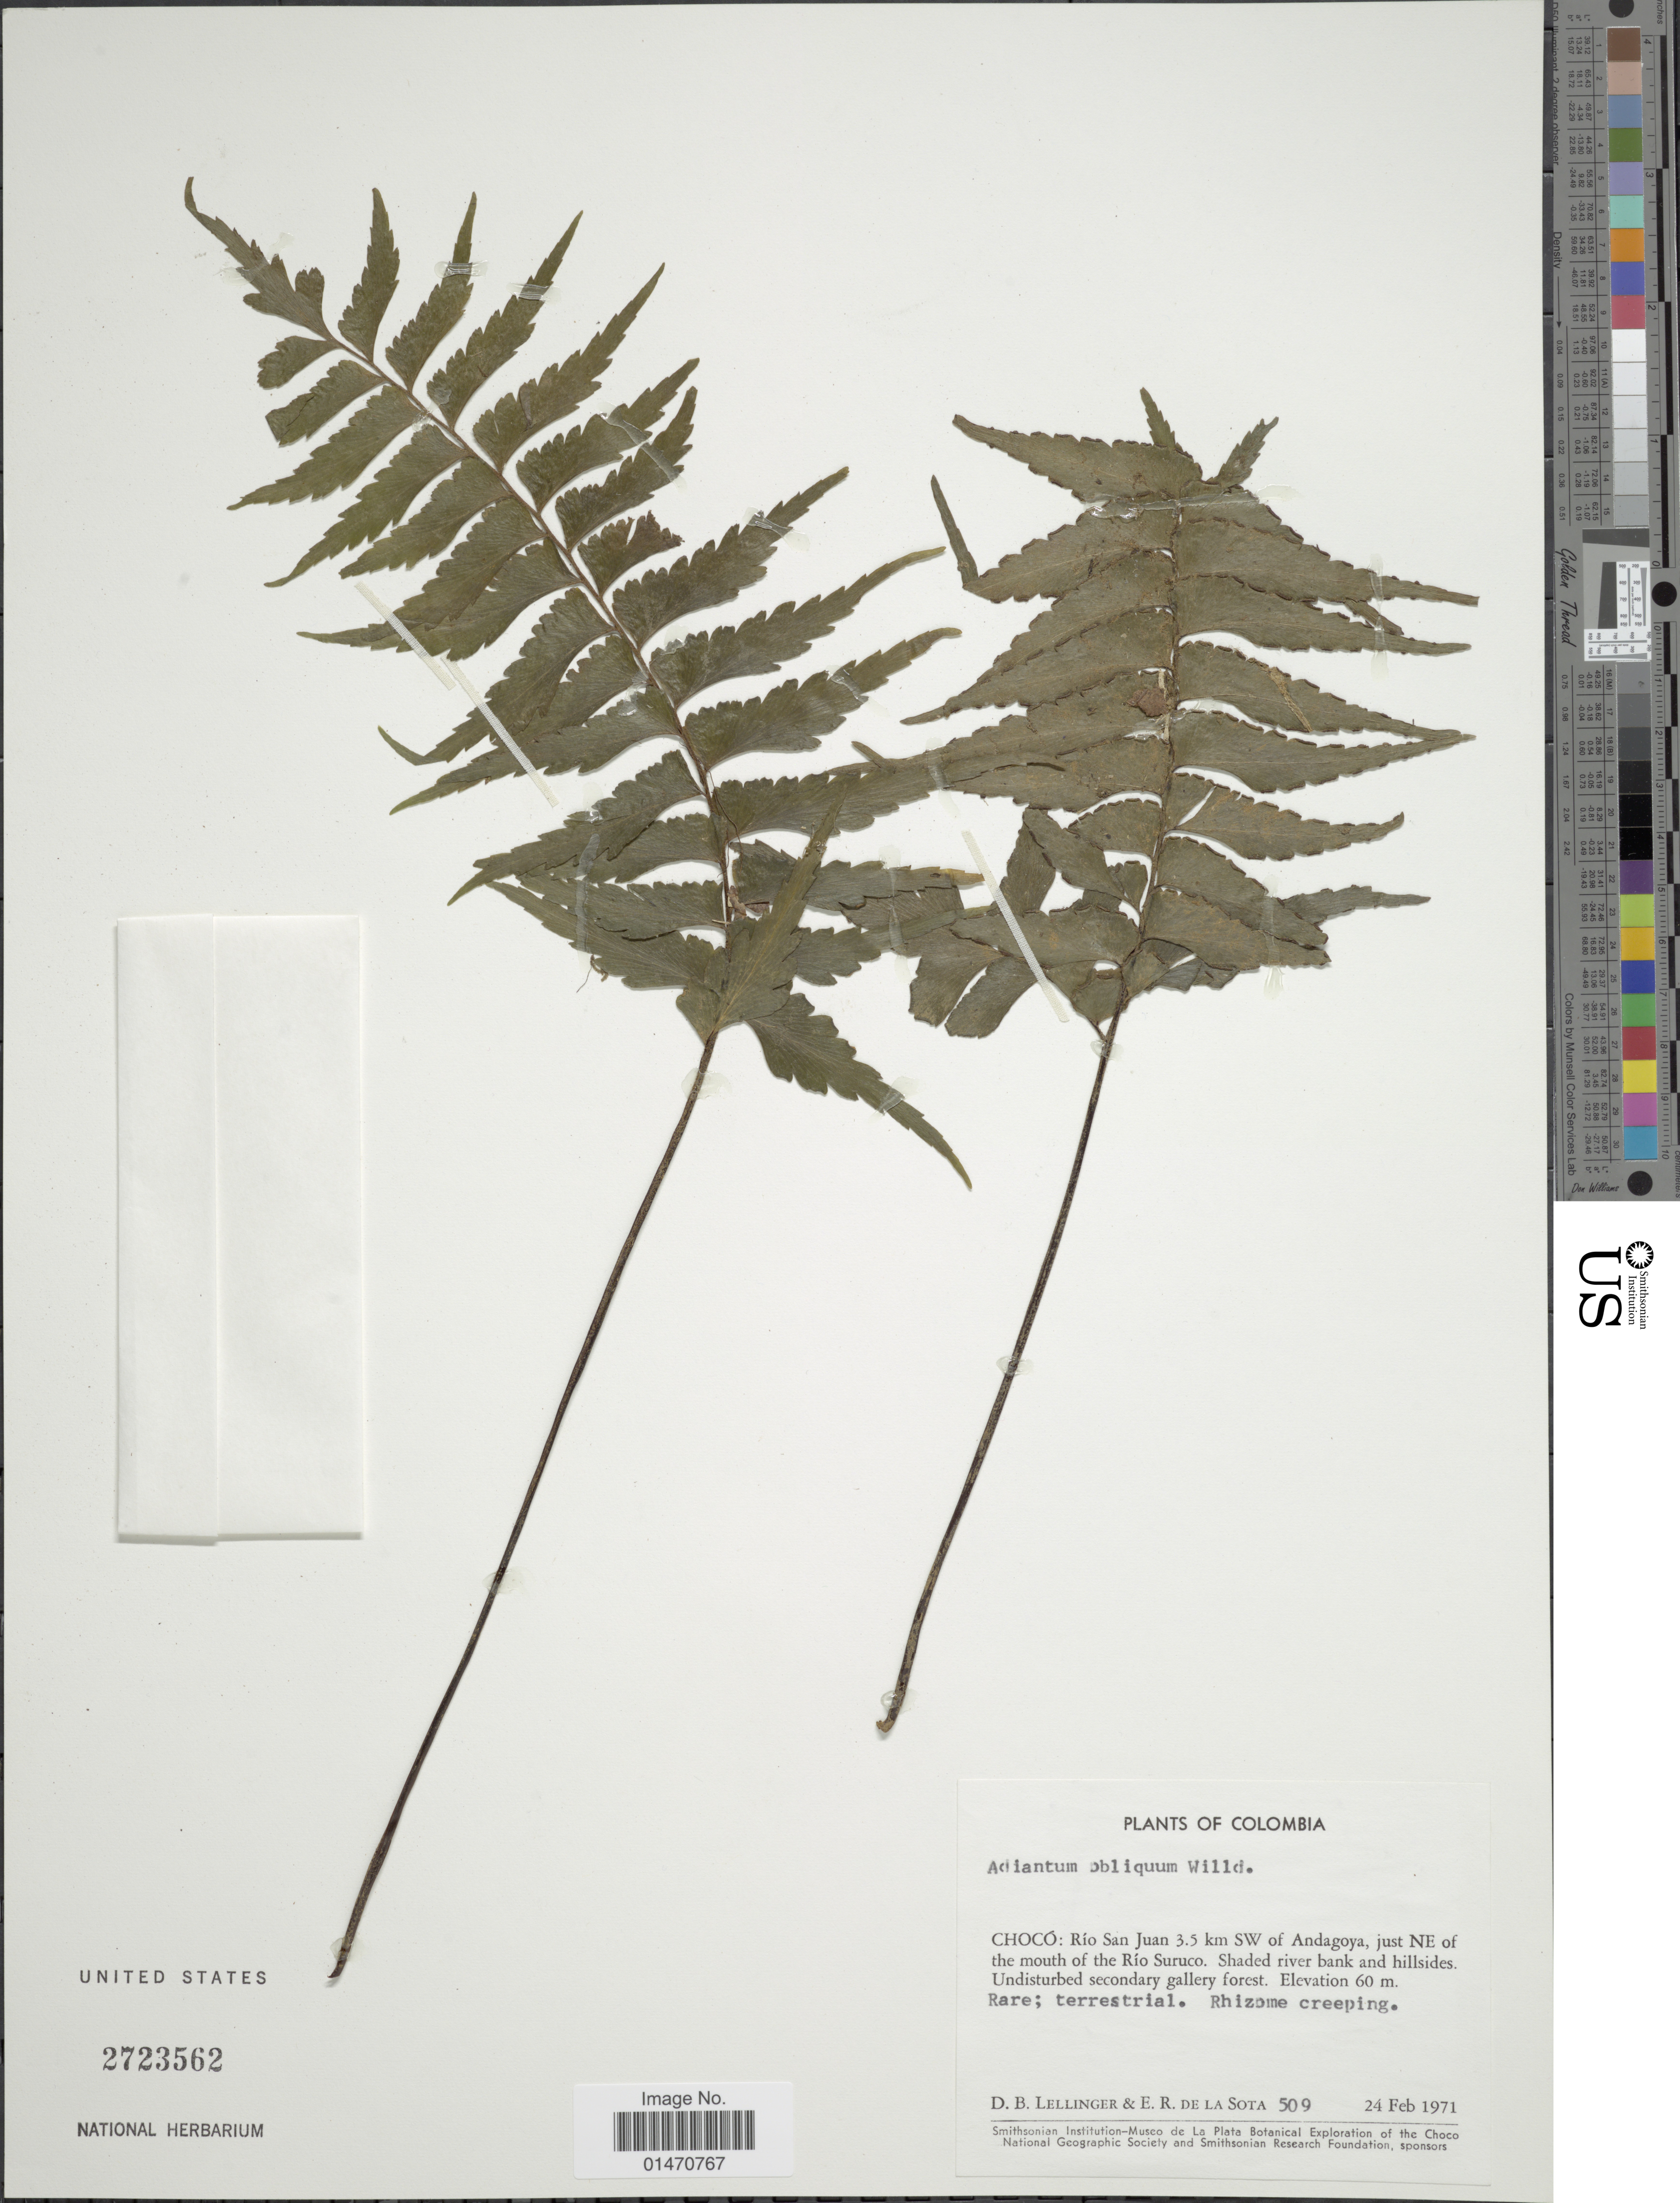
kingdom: Plantae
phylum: Tracheophyta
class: Polypodiopsida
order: Polypodiales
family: Pteridaceae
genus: Adiantum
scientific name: Adiantum obliquum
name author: Willd.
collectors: D. B. Lellinger & E. R. de la Sota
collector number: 509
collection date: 1971-02-24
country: Colombia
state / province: Chocó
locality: Chocó: Rio San Juan 3.5km SW of Andagoya, just NE of the mouth of the Rio Suruco, shaded river bank and hillsides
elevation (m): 60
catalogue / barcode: US 2723562